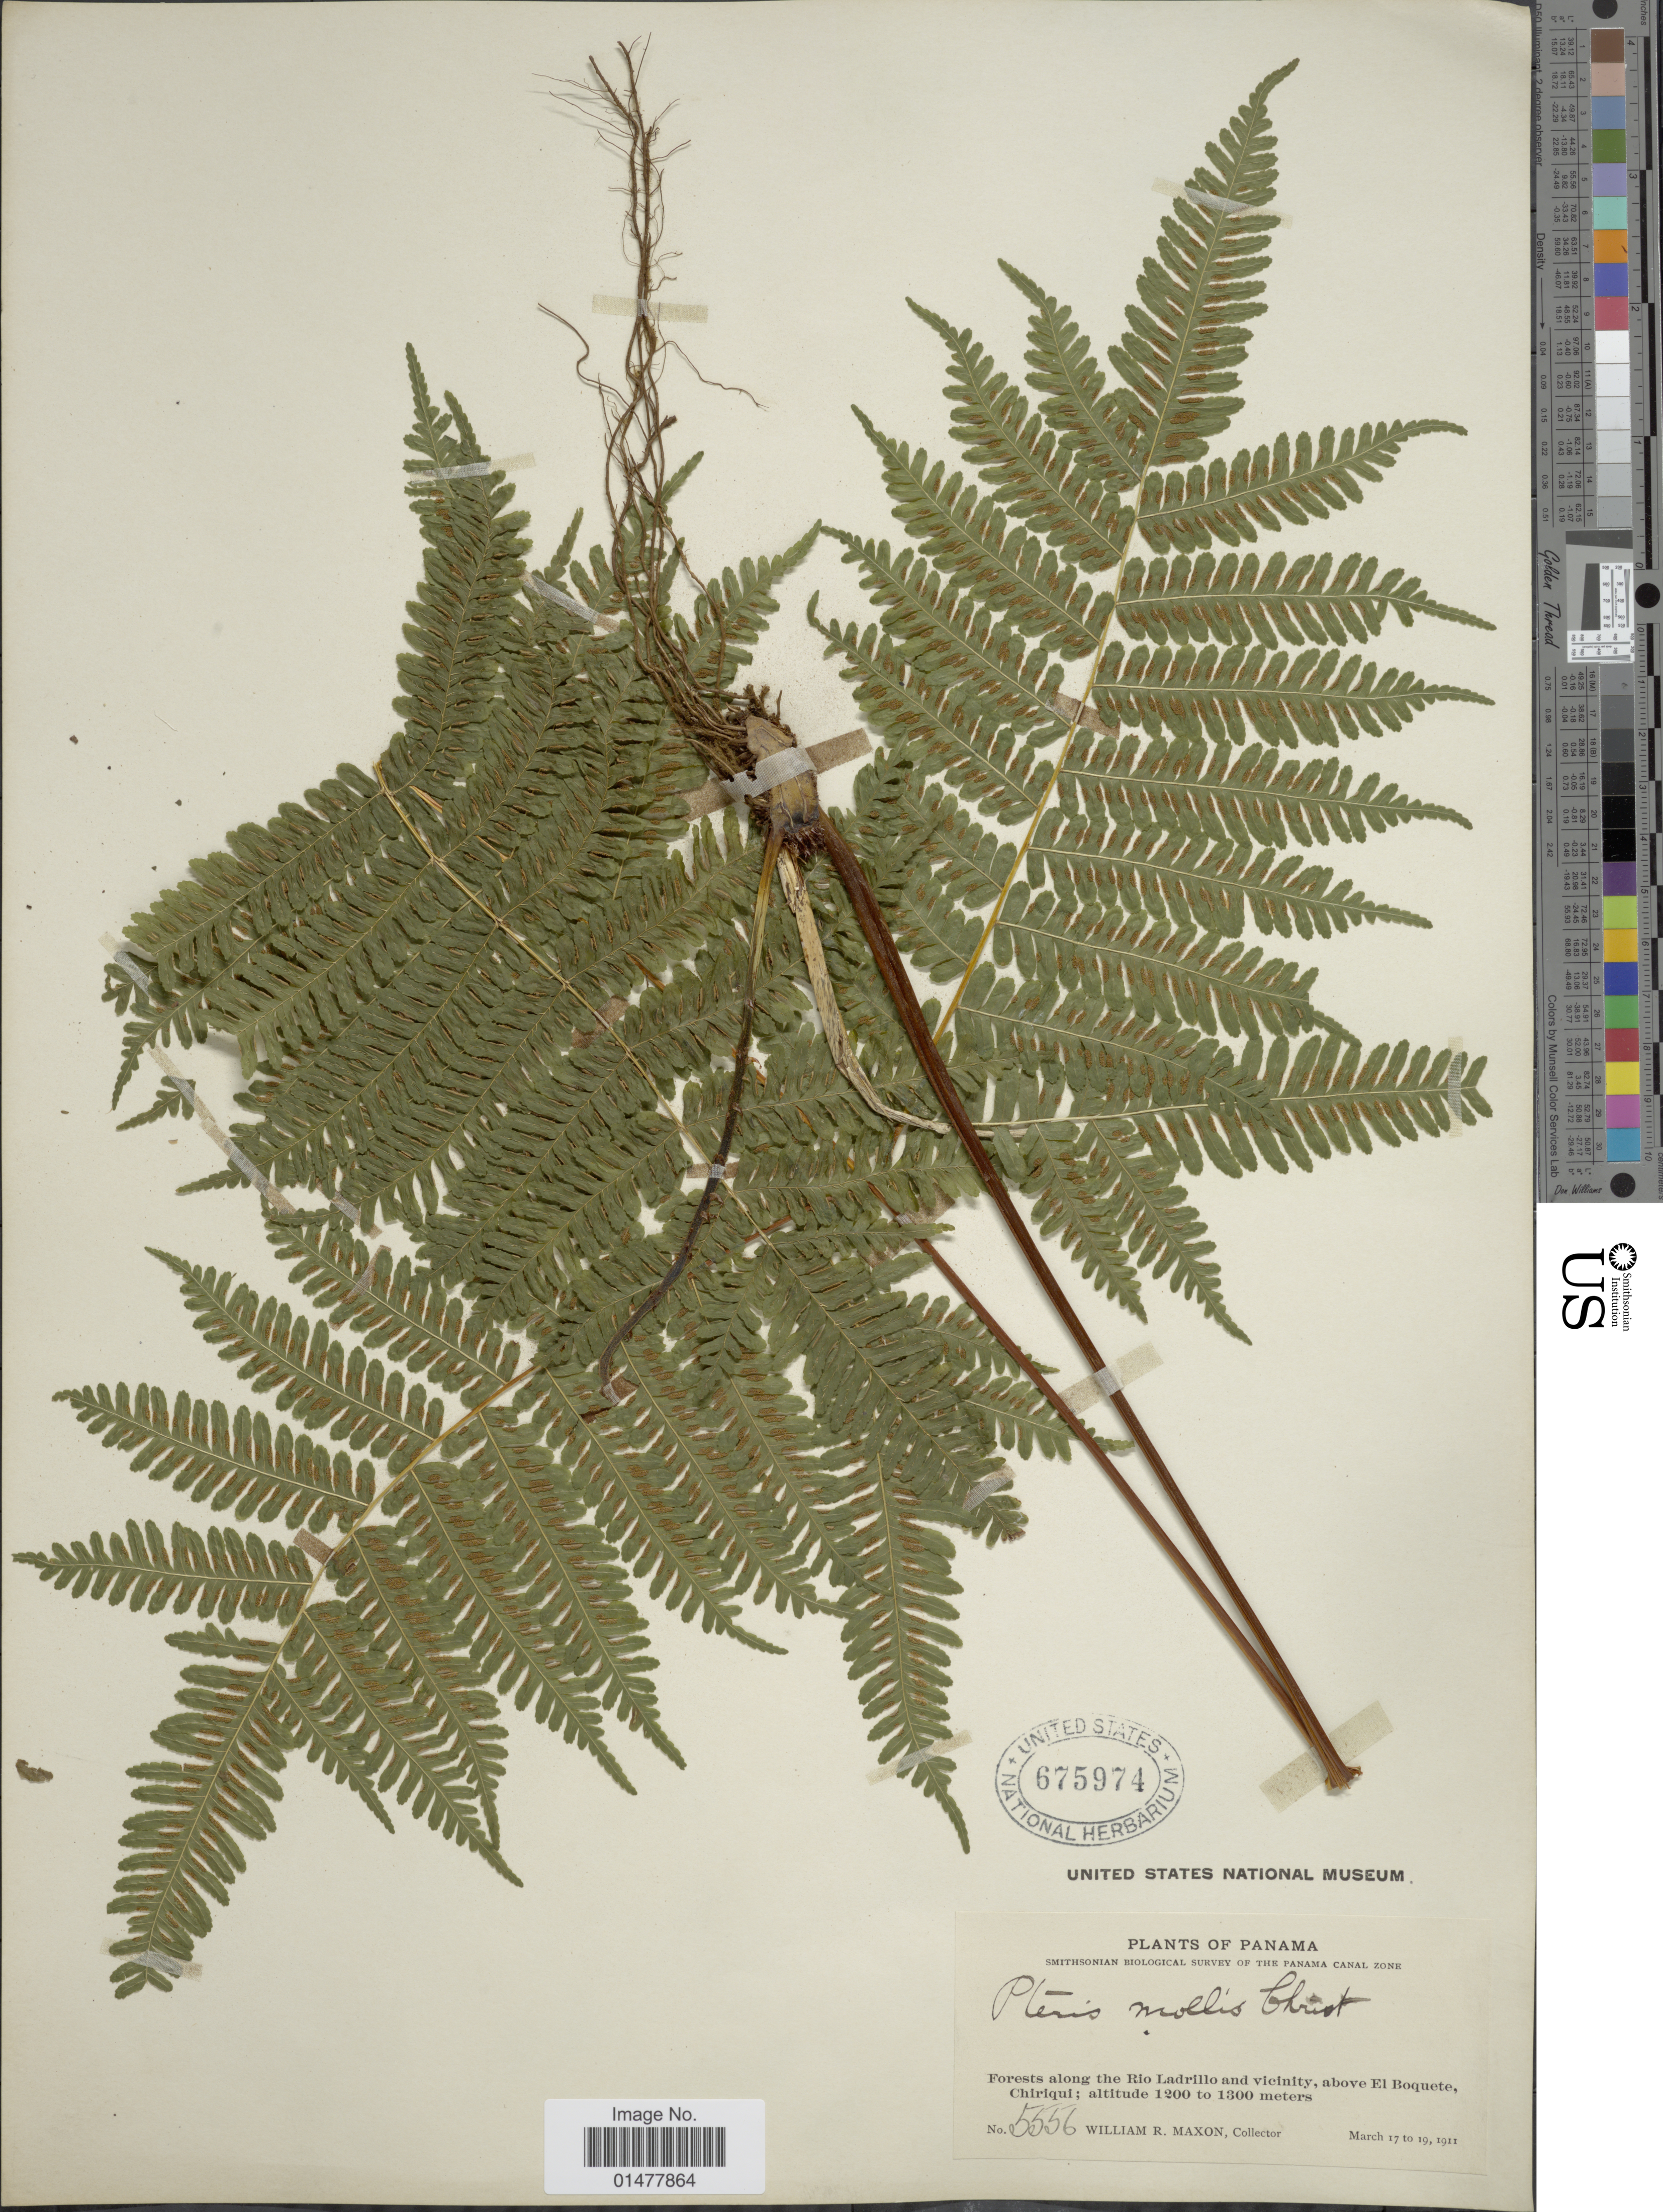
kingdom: Plantae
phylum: Tracheophyta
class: Polypodiopsida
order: Polypodiales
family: Pteridaceae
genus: Pteris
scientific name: Pteris muricella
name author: Fée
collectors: W. R. Maxon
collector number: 5556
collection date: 1911-03-17/1911-03-19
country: Panama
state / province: Chiriqui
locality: Plants of Panama, Forests along the Rio Ladrillo and vicinity,above El Boquete, Chiriqui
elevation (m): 1200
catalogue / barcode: US 675974